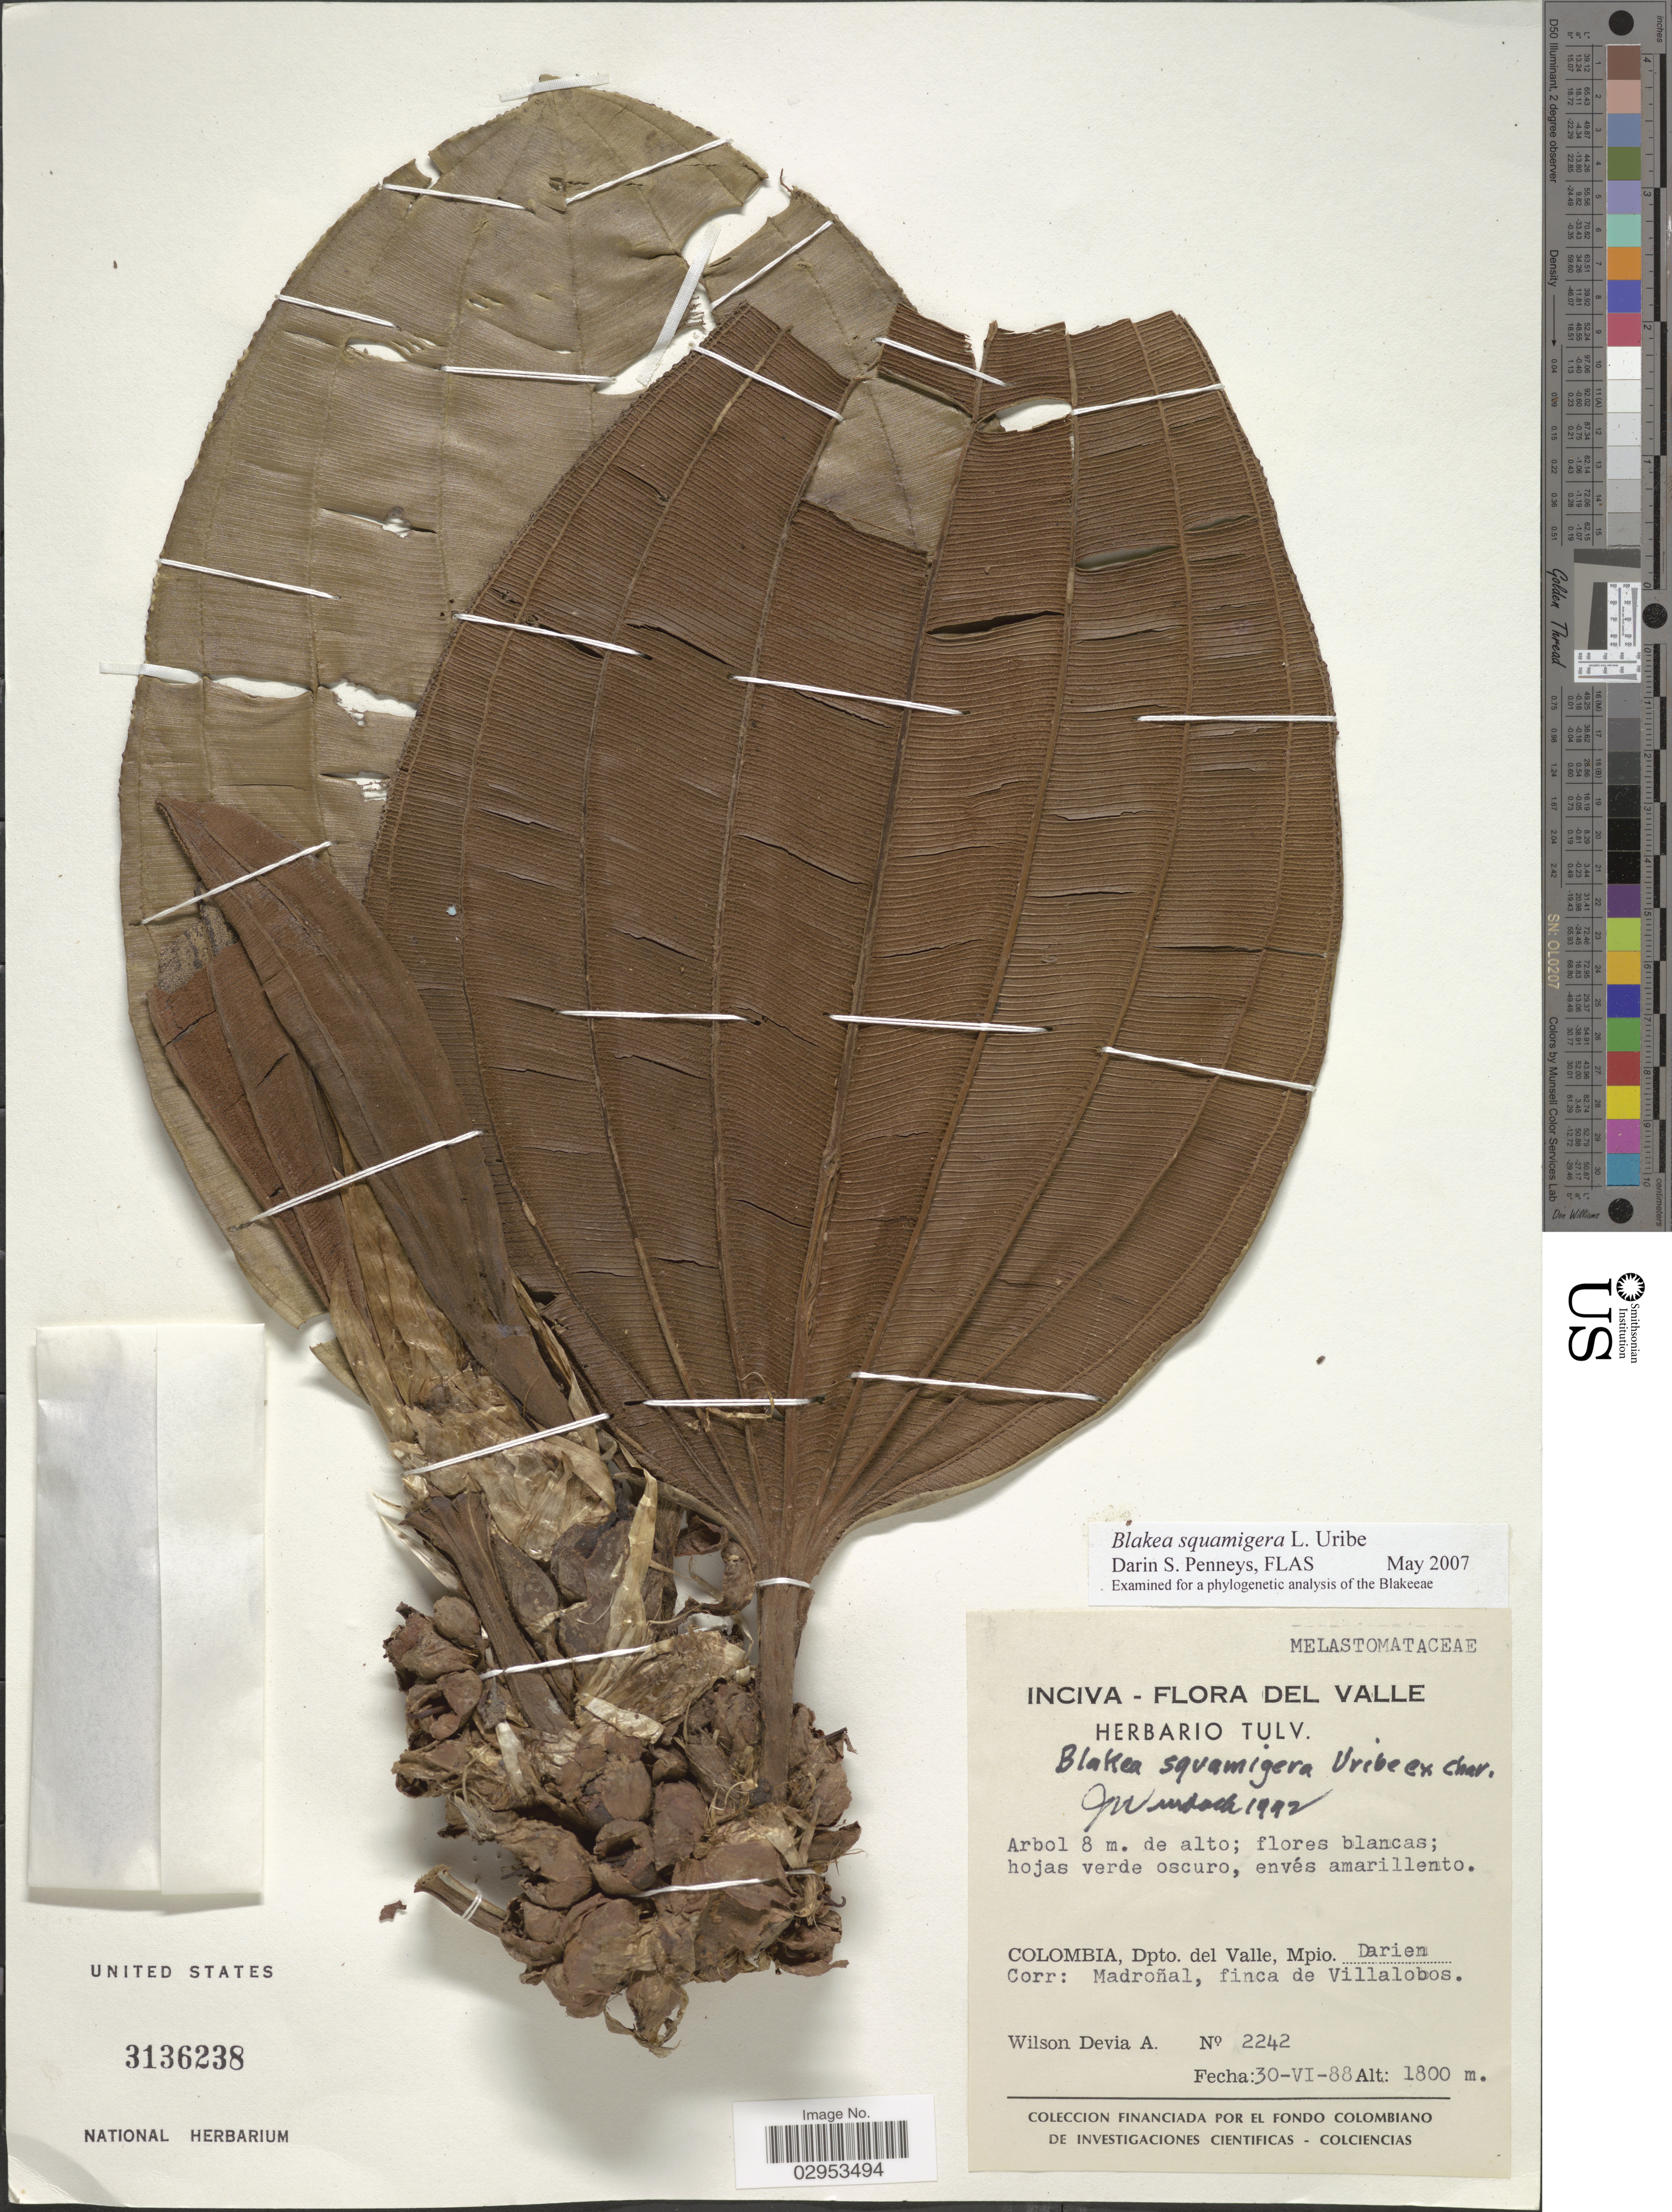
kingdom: Plantae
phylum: Tracheophyta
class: Magnoliopsida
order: Myrtales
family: Melastomataceae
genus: Blakea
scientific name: Blakea squamigera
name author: L. Uribe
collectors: W. Devia A.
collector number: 2242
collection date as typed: Transcribed d/m/y: 30/6/88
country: Colombia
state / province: Valle del Cauca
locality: Dpto. del Valle, Mpio. Darien Corr: Madroñal, finca de Villalobos.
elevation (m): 1800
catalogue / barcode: US 3136238